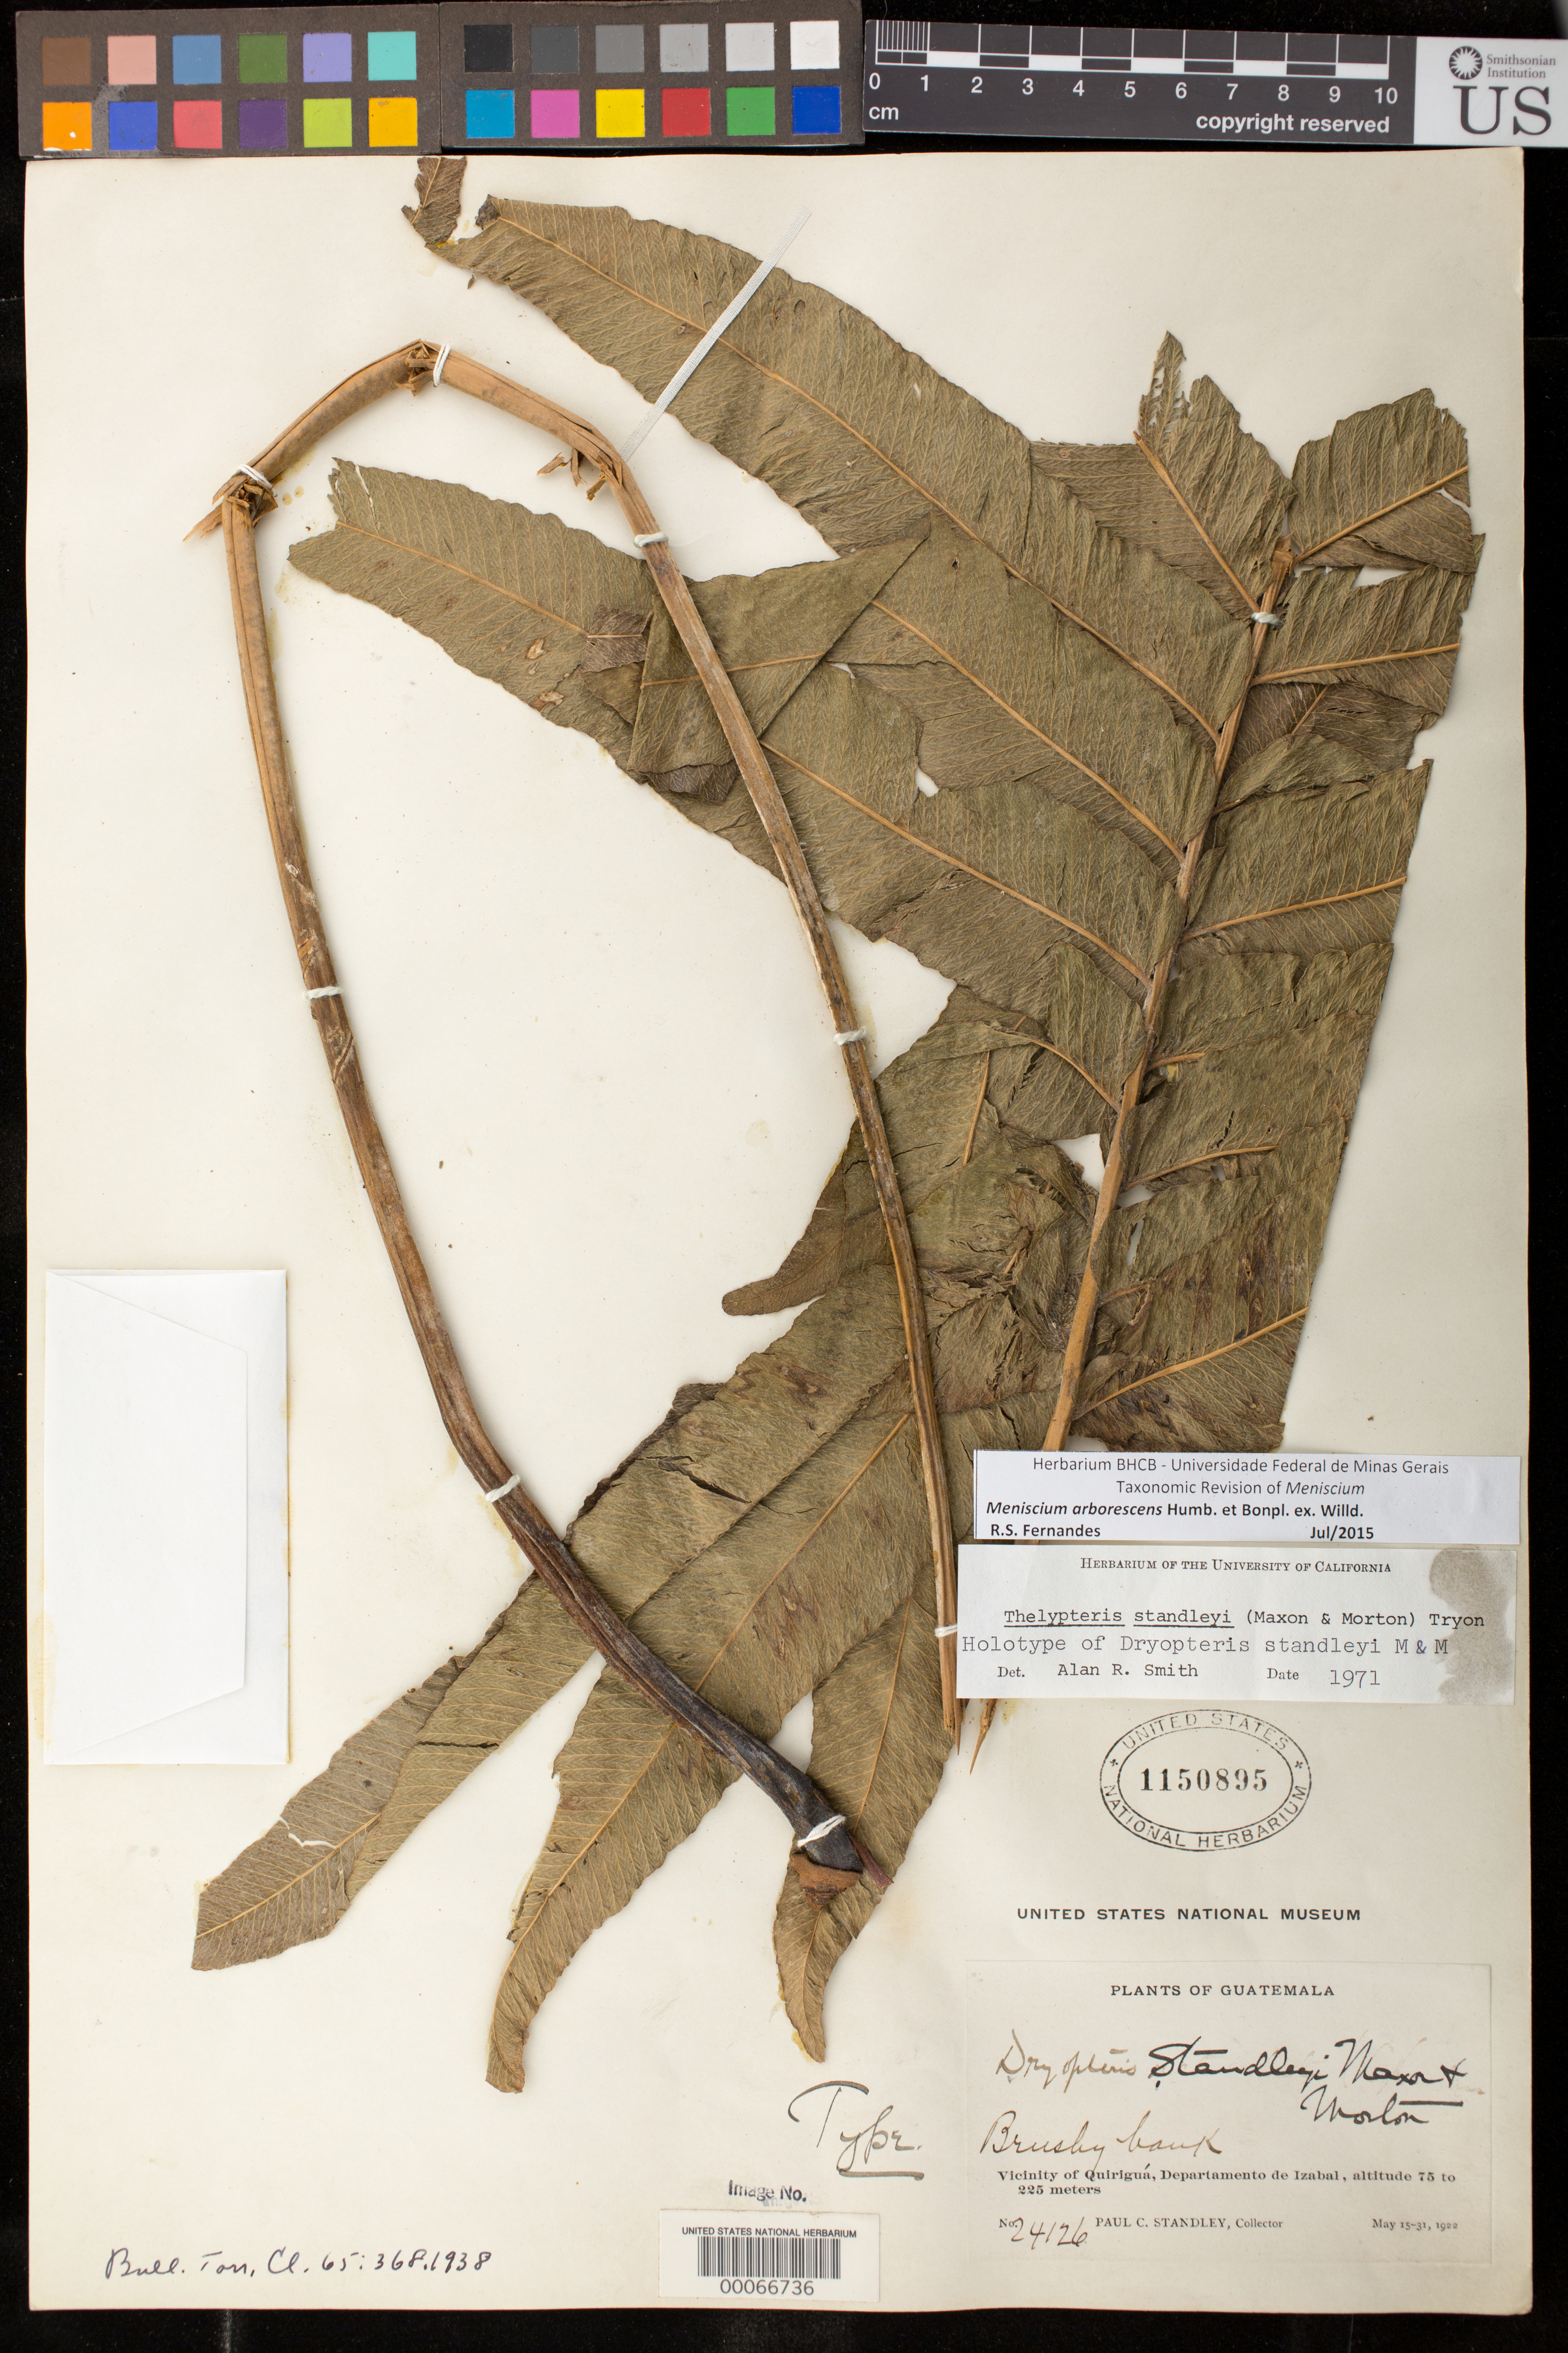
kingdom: Plantae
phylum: Tracheophyta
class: Polypodiopsida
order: Polypodiales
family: Dryopteridaceae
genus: Dryopteris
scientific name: Dryopteris standleyi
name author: Maxon & C.V. Morton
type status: Holotype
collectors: P. C. Standley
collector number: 24126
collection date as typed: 15 May 1922 to 31 May 1922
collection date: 1922-05-15/1922-05-31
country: Guatemala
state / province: Izabal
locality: Vicinity of Quiriguá.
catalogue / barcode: US 1150896